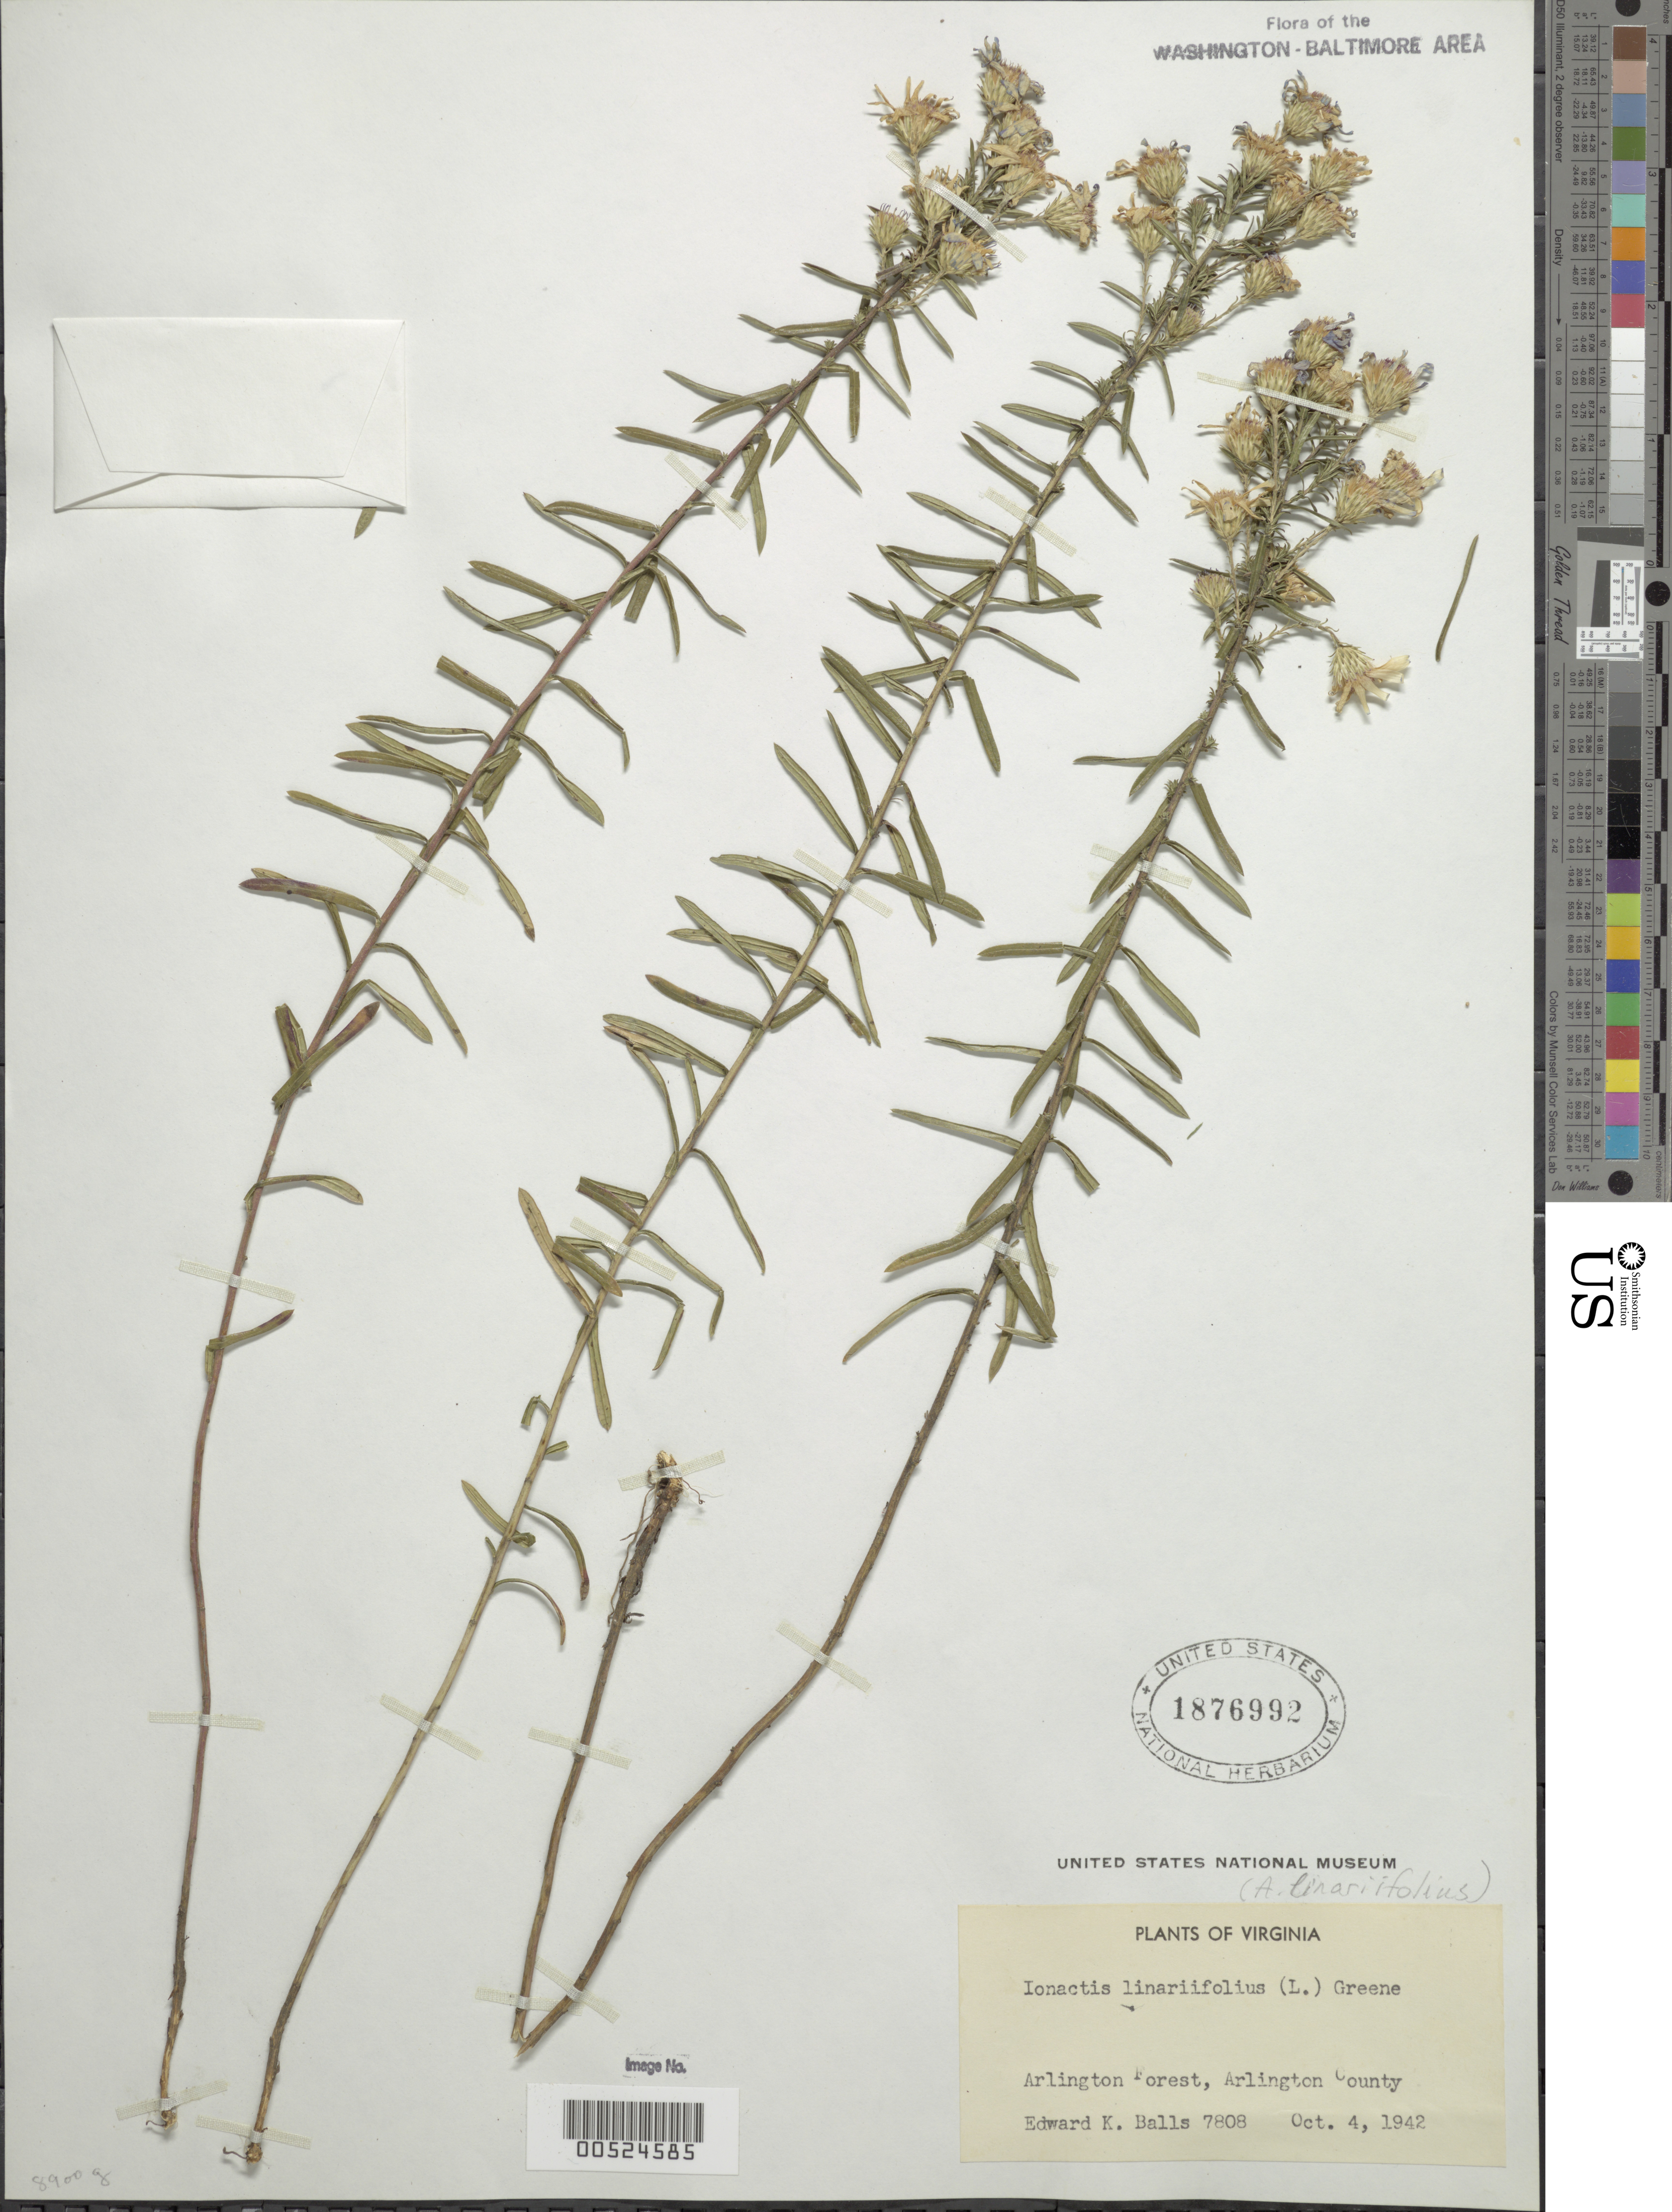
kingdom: Plantae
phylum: Tracheophyta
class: Magnoliopsida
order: Asterales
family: Asteraceae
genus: Ionactis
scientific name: Ionactis linariifolia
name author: (L.) Greene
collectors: E. K. Balls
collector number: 7808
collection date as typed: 04 Oct 1942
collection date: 1942-10-04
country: United States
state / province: Virginia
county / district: Arlington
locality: Arlington Forest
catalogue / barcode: US 1876992